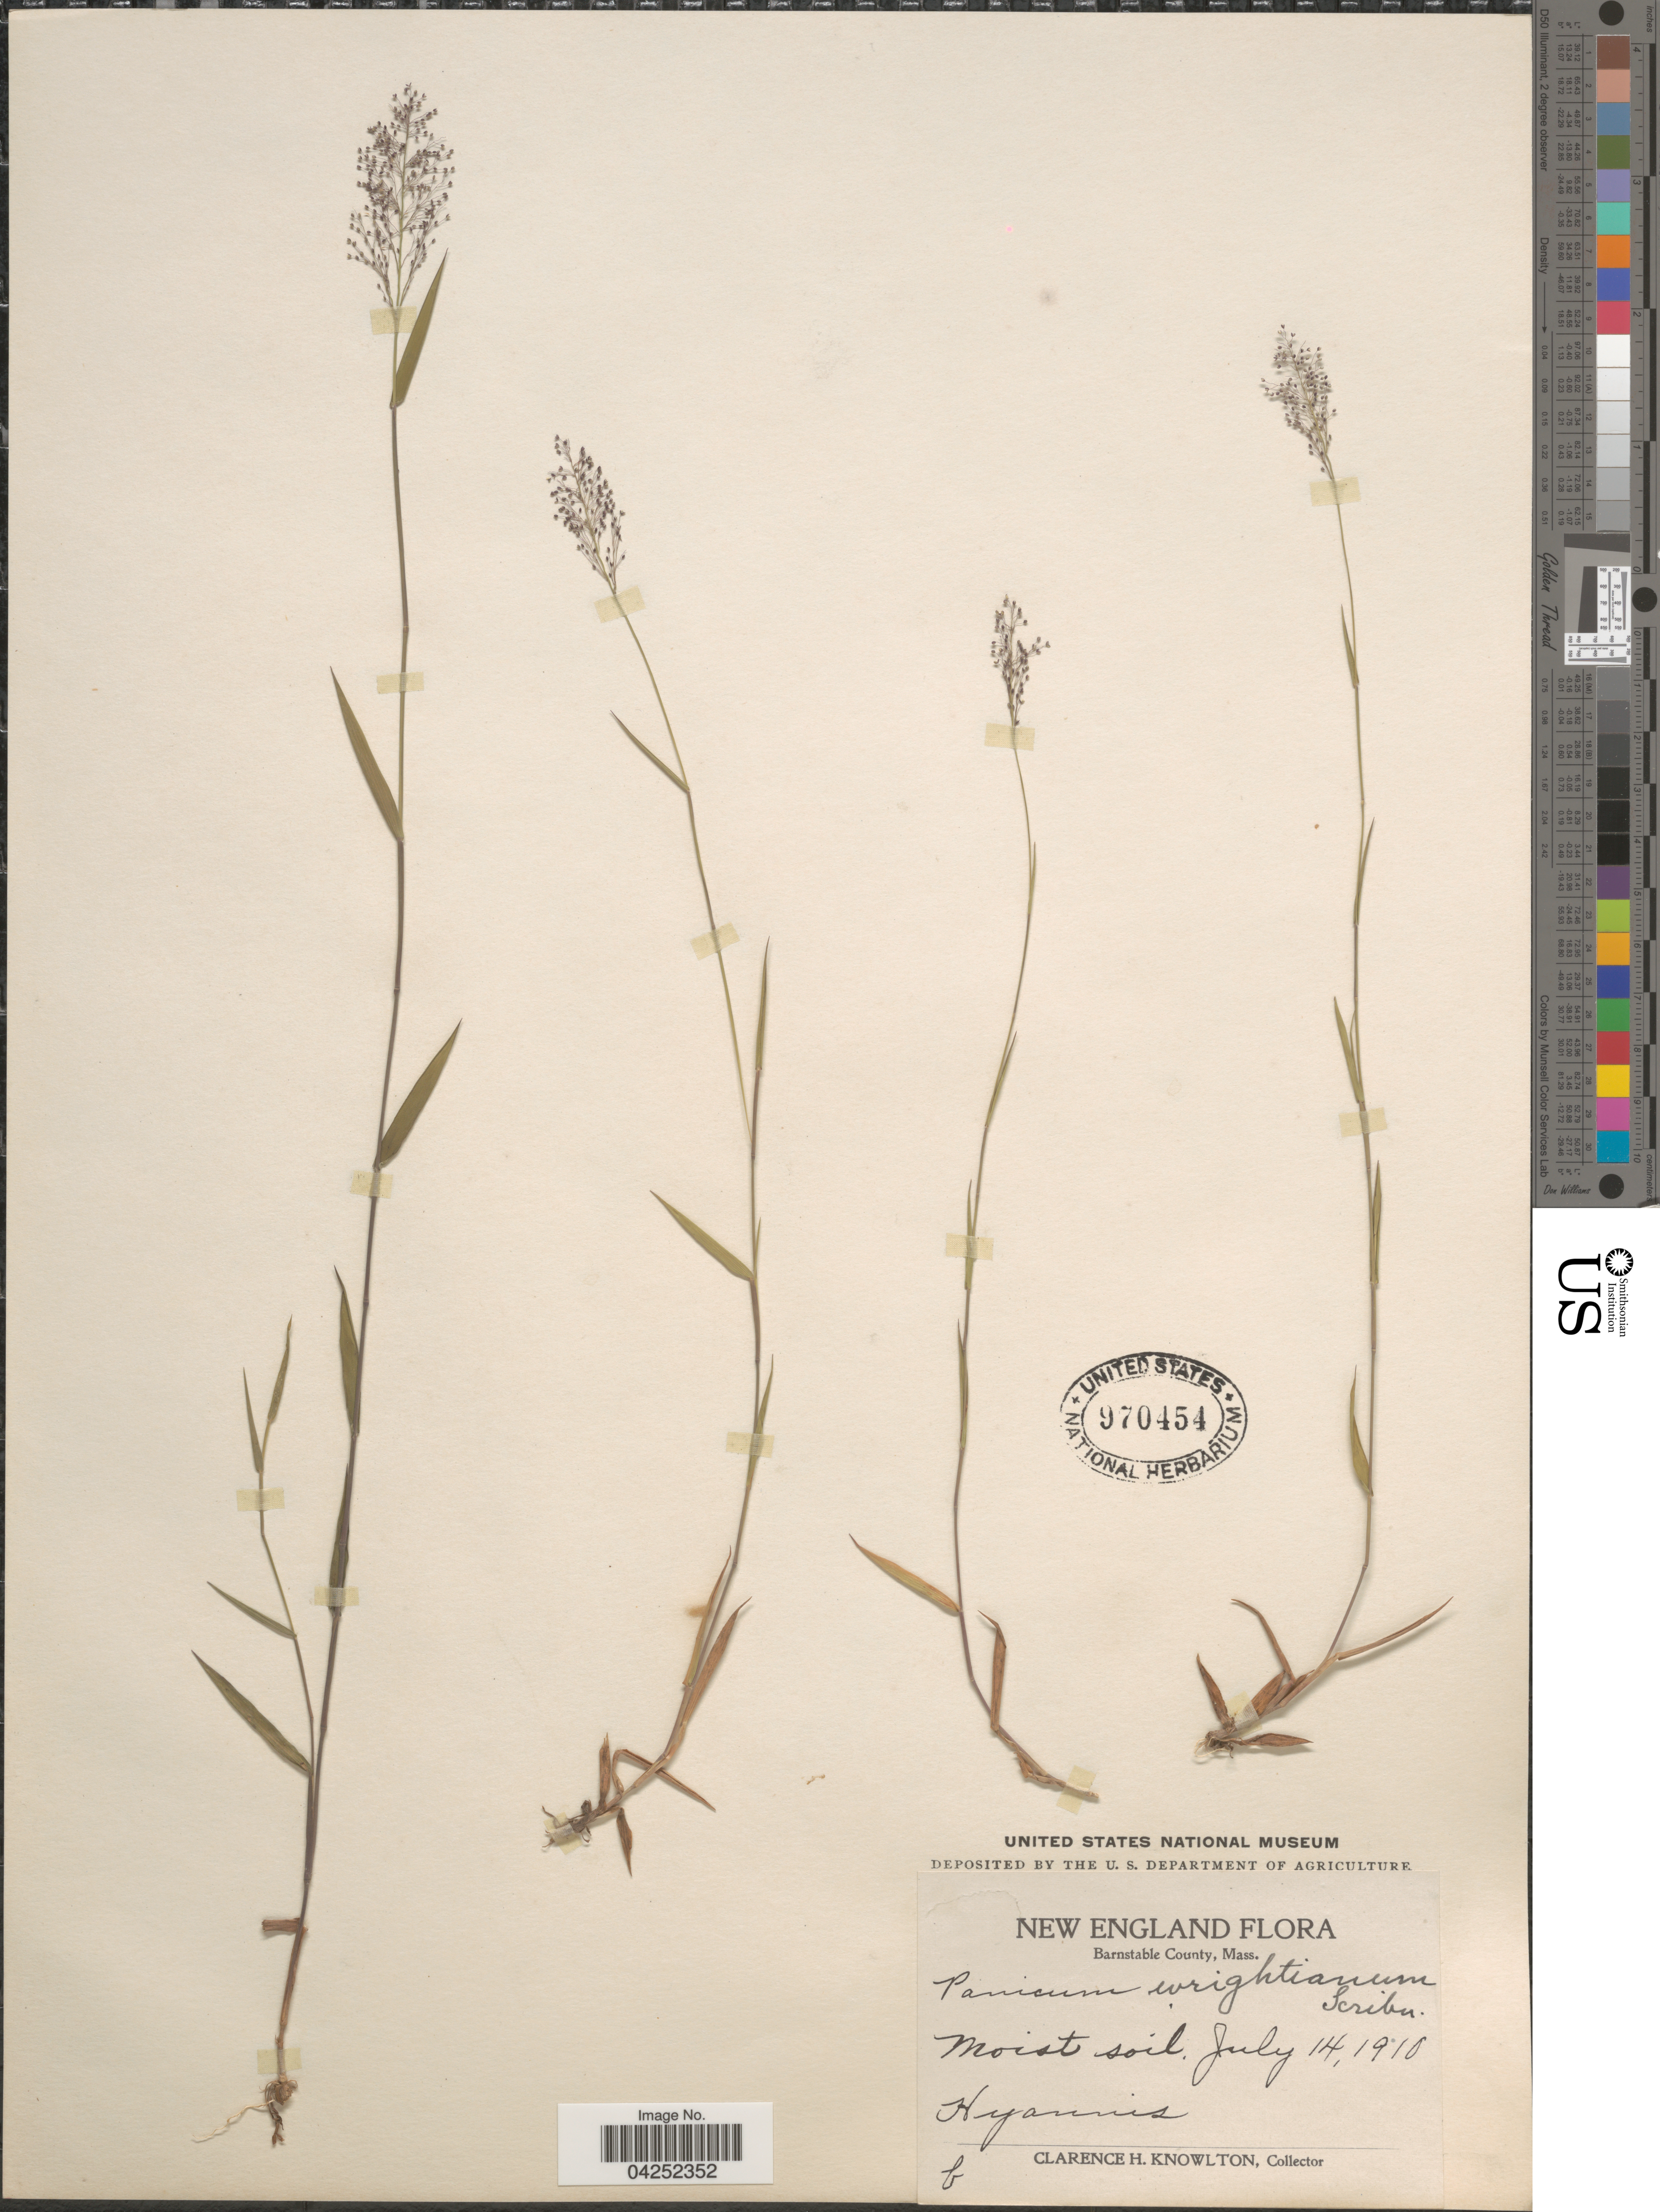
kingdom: Plantae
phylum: Tracheophyta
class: Liliopsida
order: Poales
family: Poaceae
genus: Dichanthelium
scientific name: Dichanthelium acuminatum var. longiligulatum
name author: (Nash) Gould & C.A. Clark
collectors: C. H. Knowlton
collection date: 1910-07-14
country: United States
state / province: Massachusetts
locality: New England. Barnstable. Moist soil. Hyannis.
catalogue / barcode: US 970454